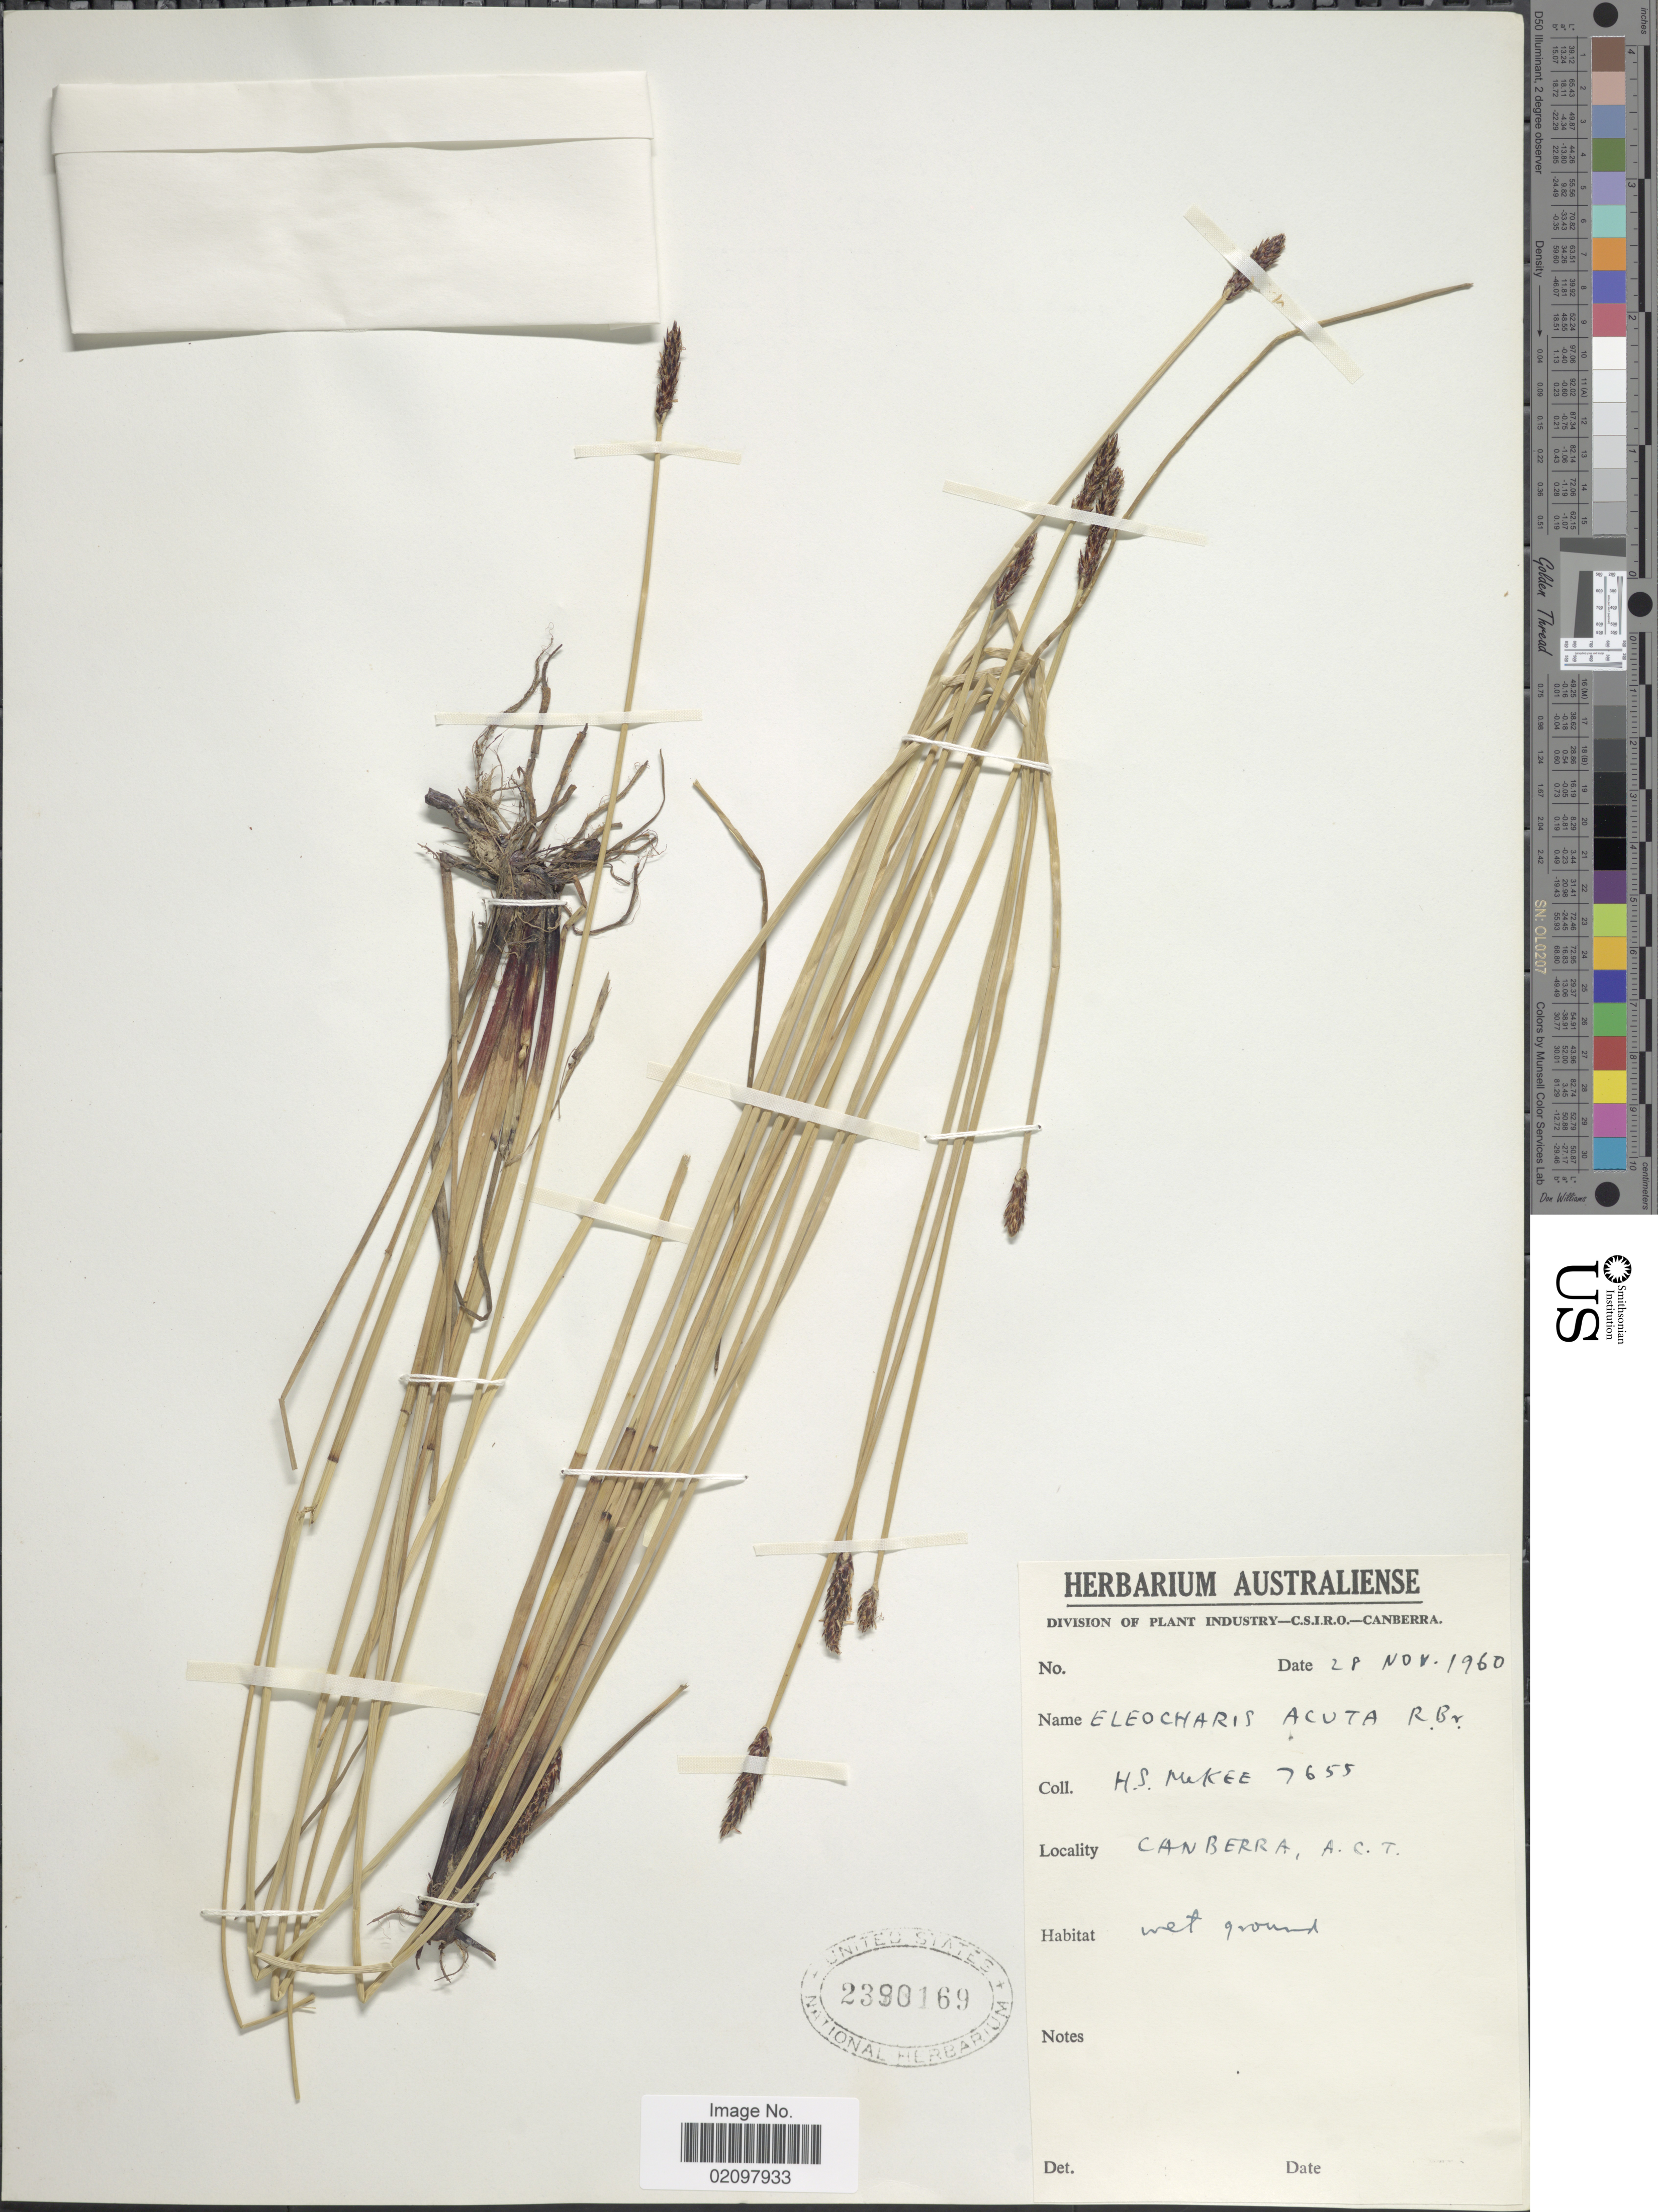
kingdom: Plantae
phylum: Tracheophyta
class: Liliopsida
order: Poales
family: Cyperaceae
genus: Eleocharis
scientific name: Eleocharis acuta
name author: R. Br.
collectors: H. S. McKee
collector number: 7655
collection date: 1960-11-28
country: Australia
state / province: Australian Capital Territory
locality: Canberra, Australian Capital Territory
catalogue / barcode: US 2390169